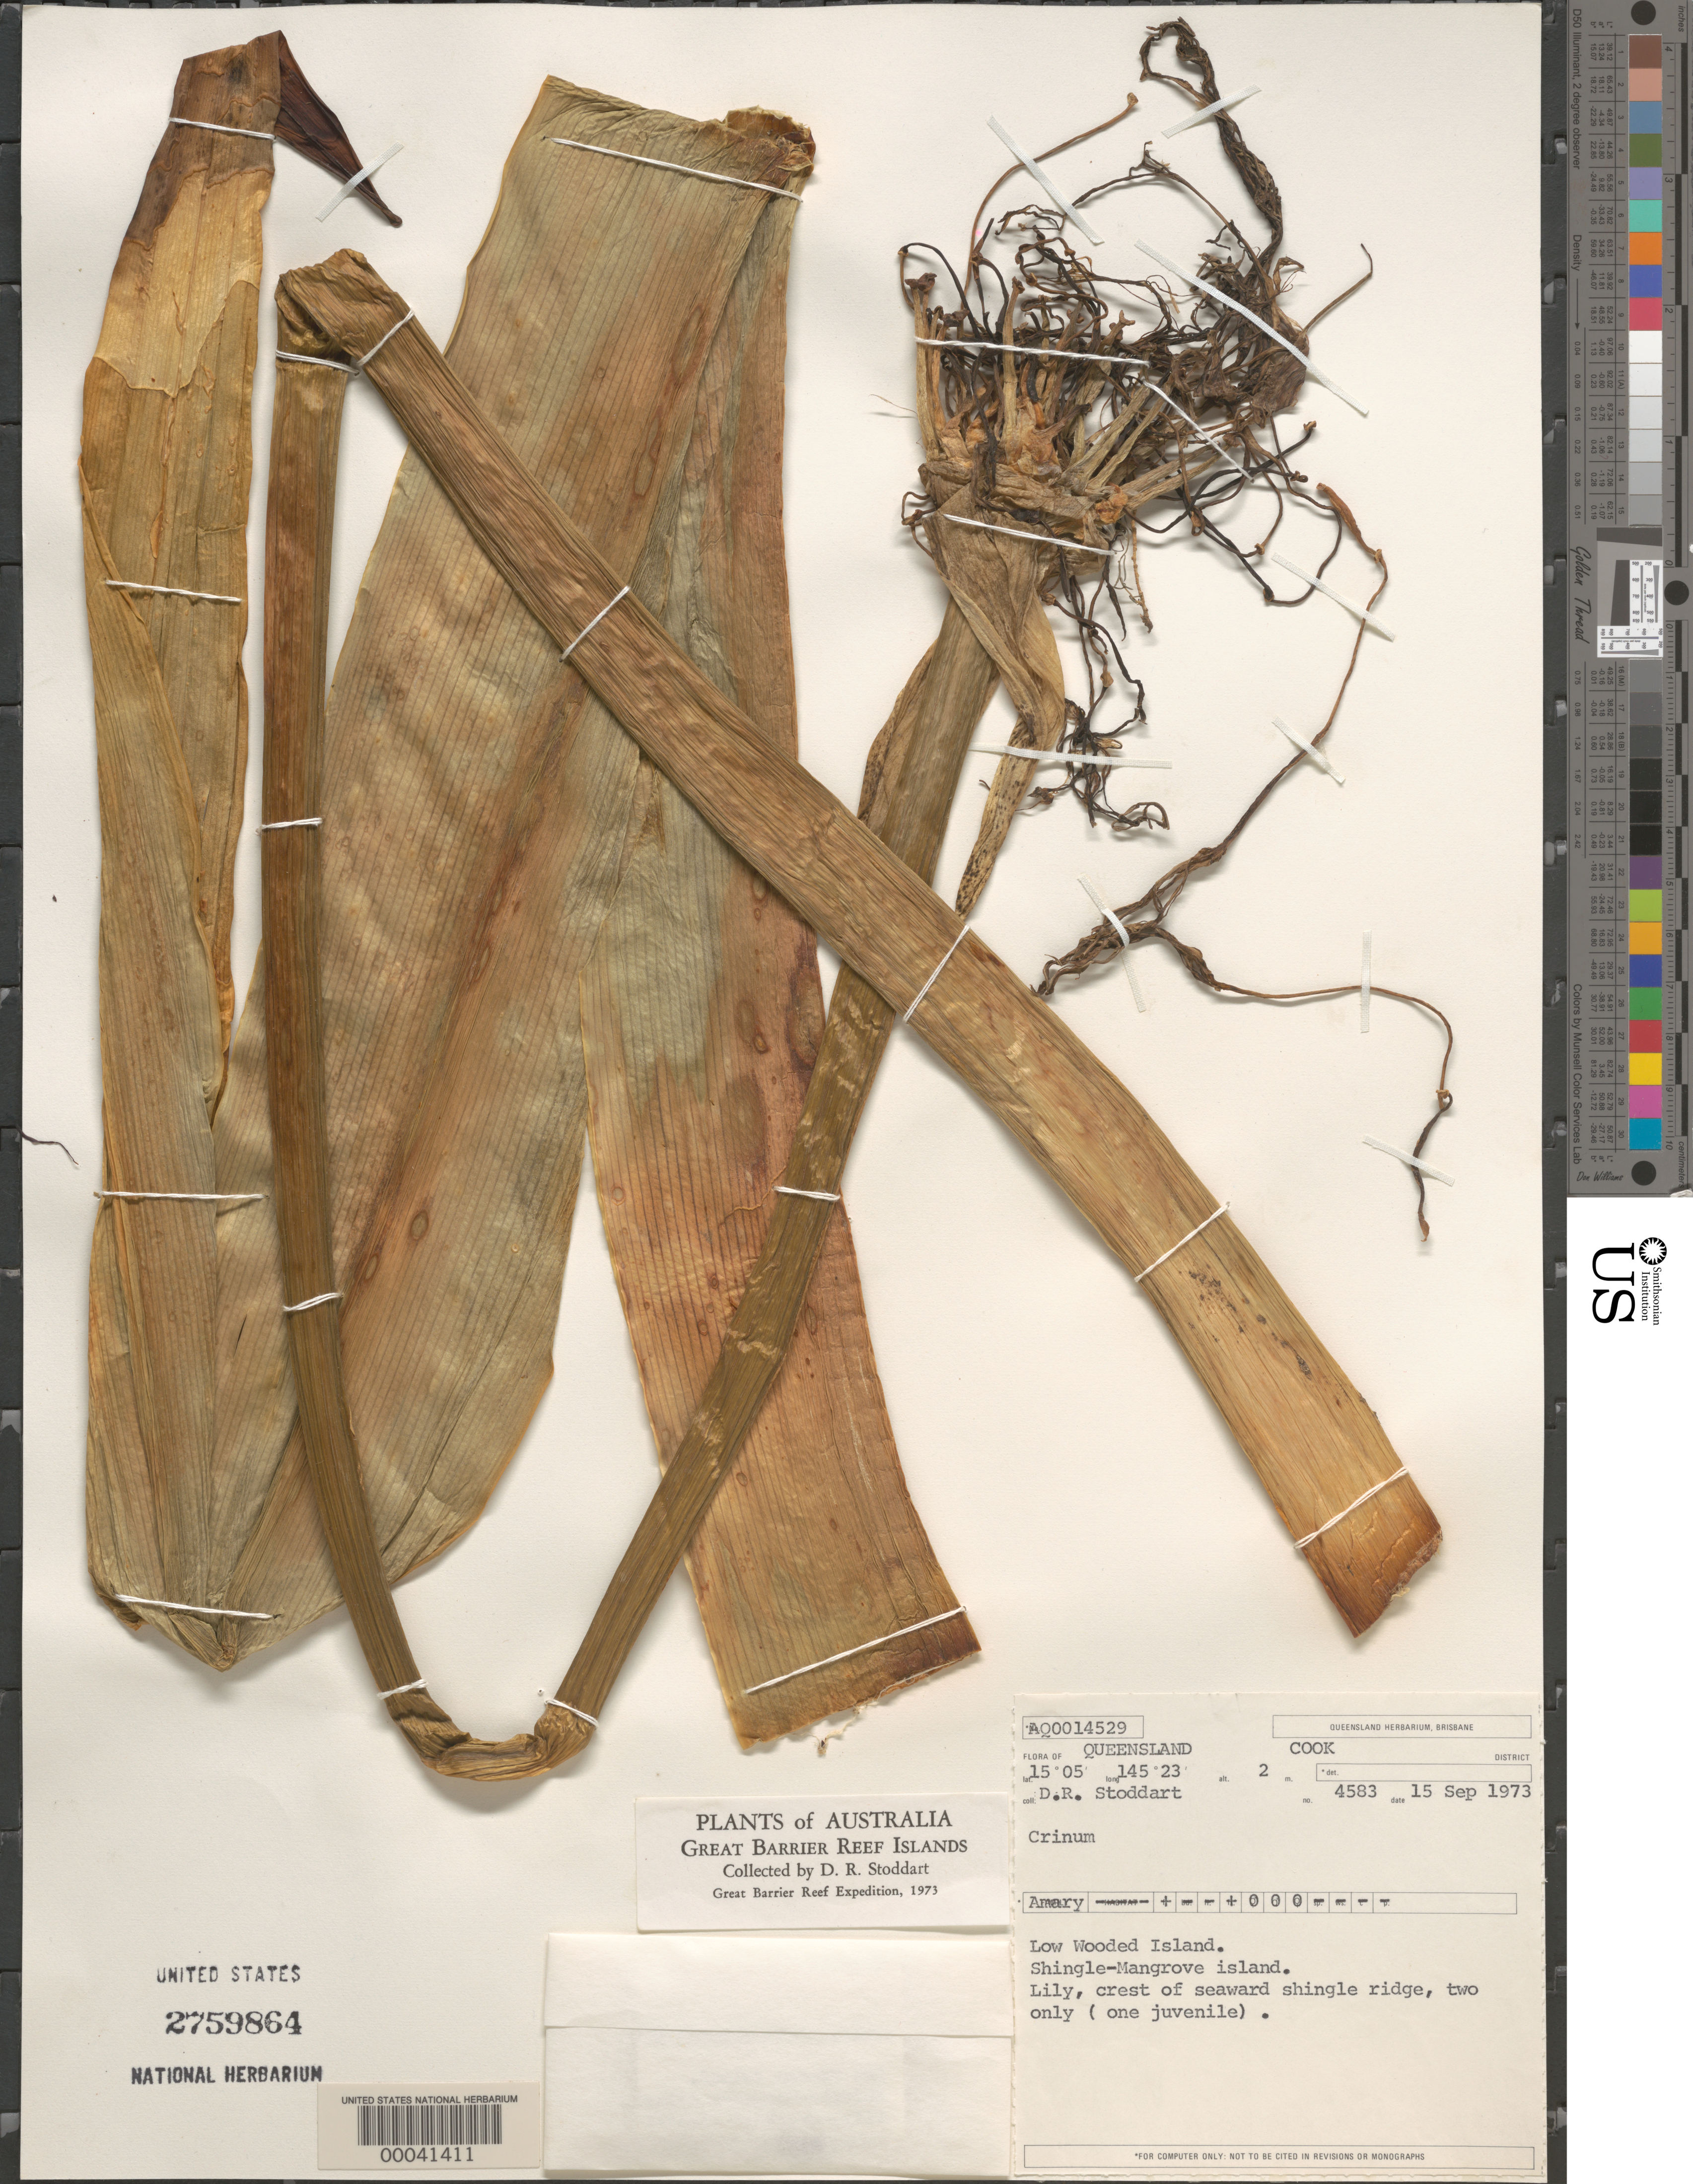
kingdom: Plantae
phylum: Tracheophyta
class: Liliopsida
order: Asparagales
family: Amaryllidaceae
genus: Crinum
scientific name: Crinum asiaticum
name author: L.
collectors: D. R. Stoddart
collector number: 4583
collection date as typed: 15 Sep 1973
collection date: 1973-09-15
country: Australia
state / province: Queensland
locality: Great barrier reef islands, at 15 degrees 05 min lat., 145 degrees 23 min. long.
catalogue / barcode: US 2759864